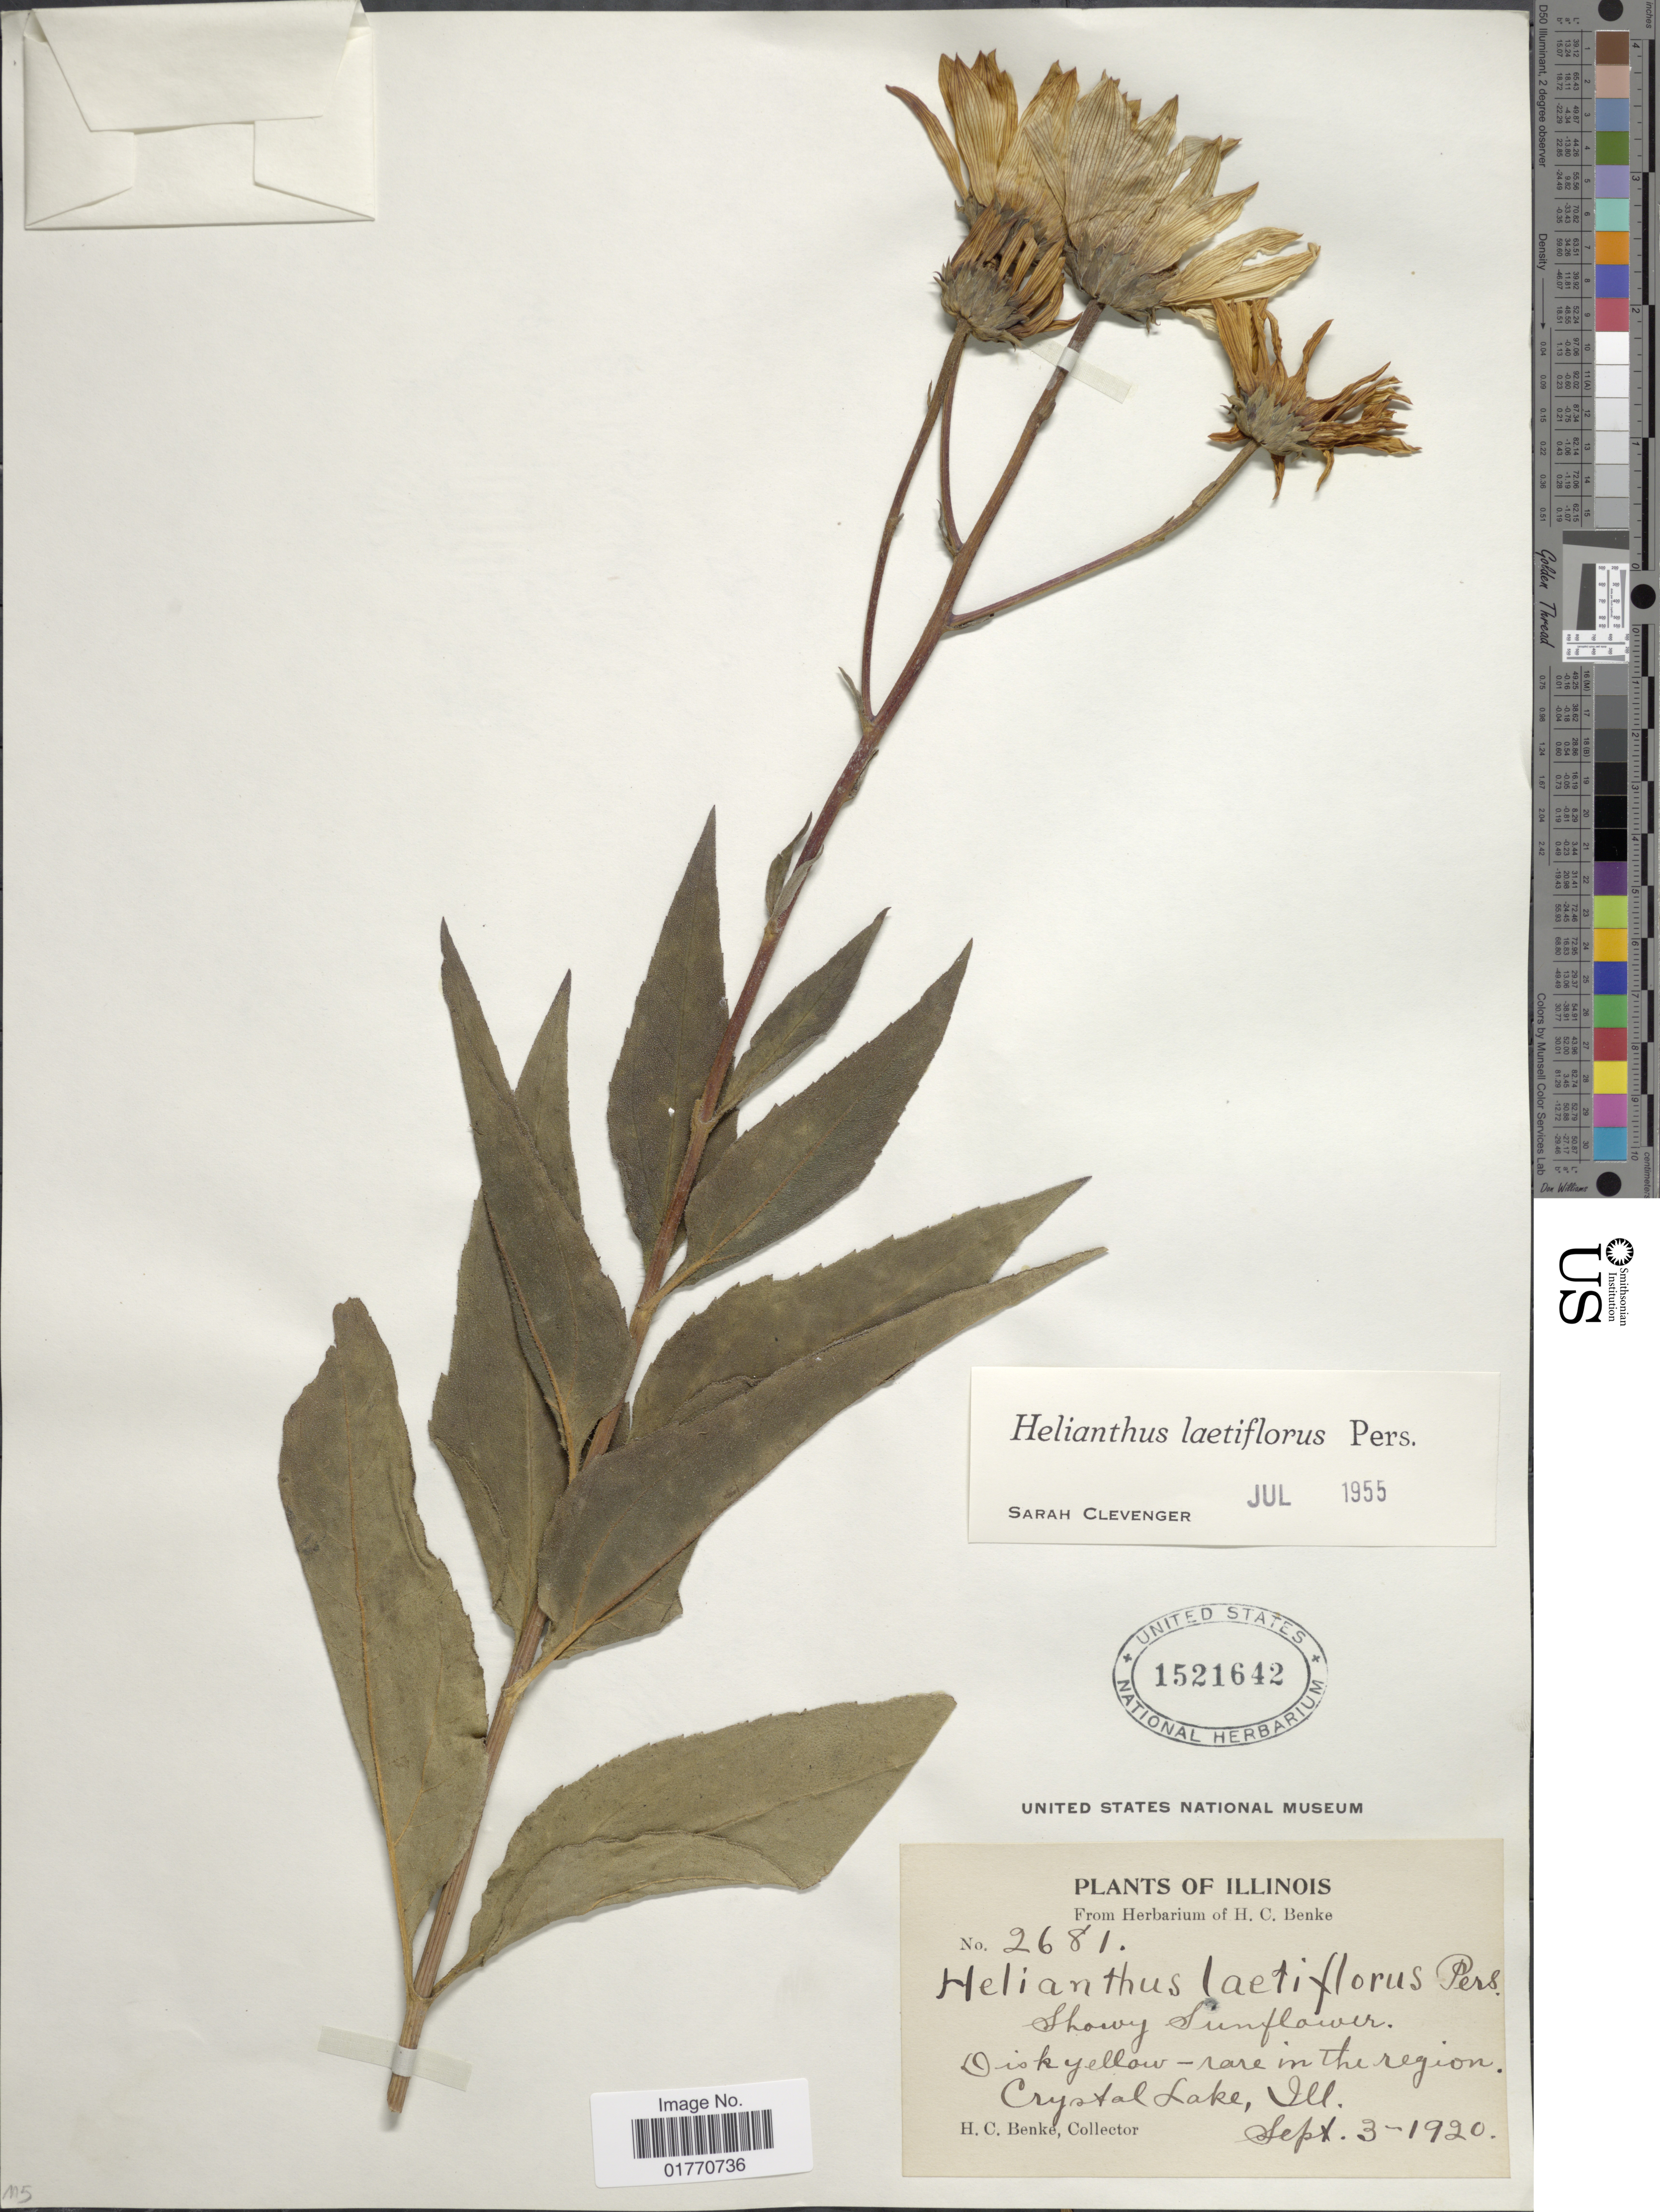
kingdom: Plantae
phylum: Tracheophyta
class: Magnoliopsida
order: Asterales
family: Asteraceae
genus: Helianthus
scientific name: Helianthus laetiflorus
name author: Pers.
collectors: H. Benke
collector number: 2681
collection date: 1920-09-03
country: United States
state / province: Illinois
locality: Disk yellow-rare in the region, Crystal Lake.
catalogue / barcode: US 1521642